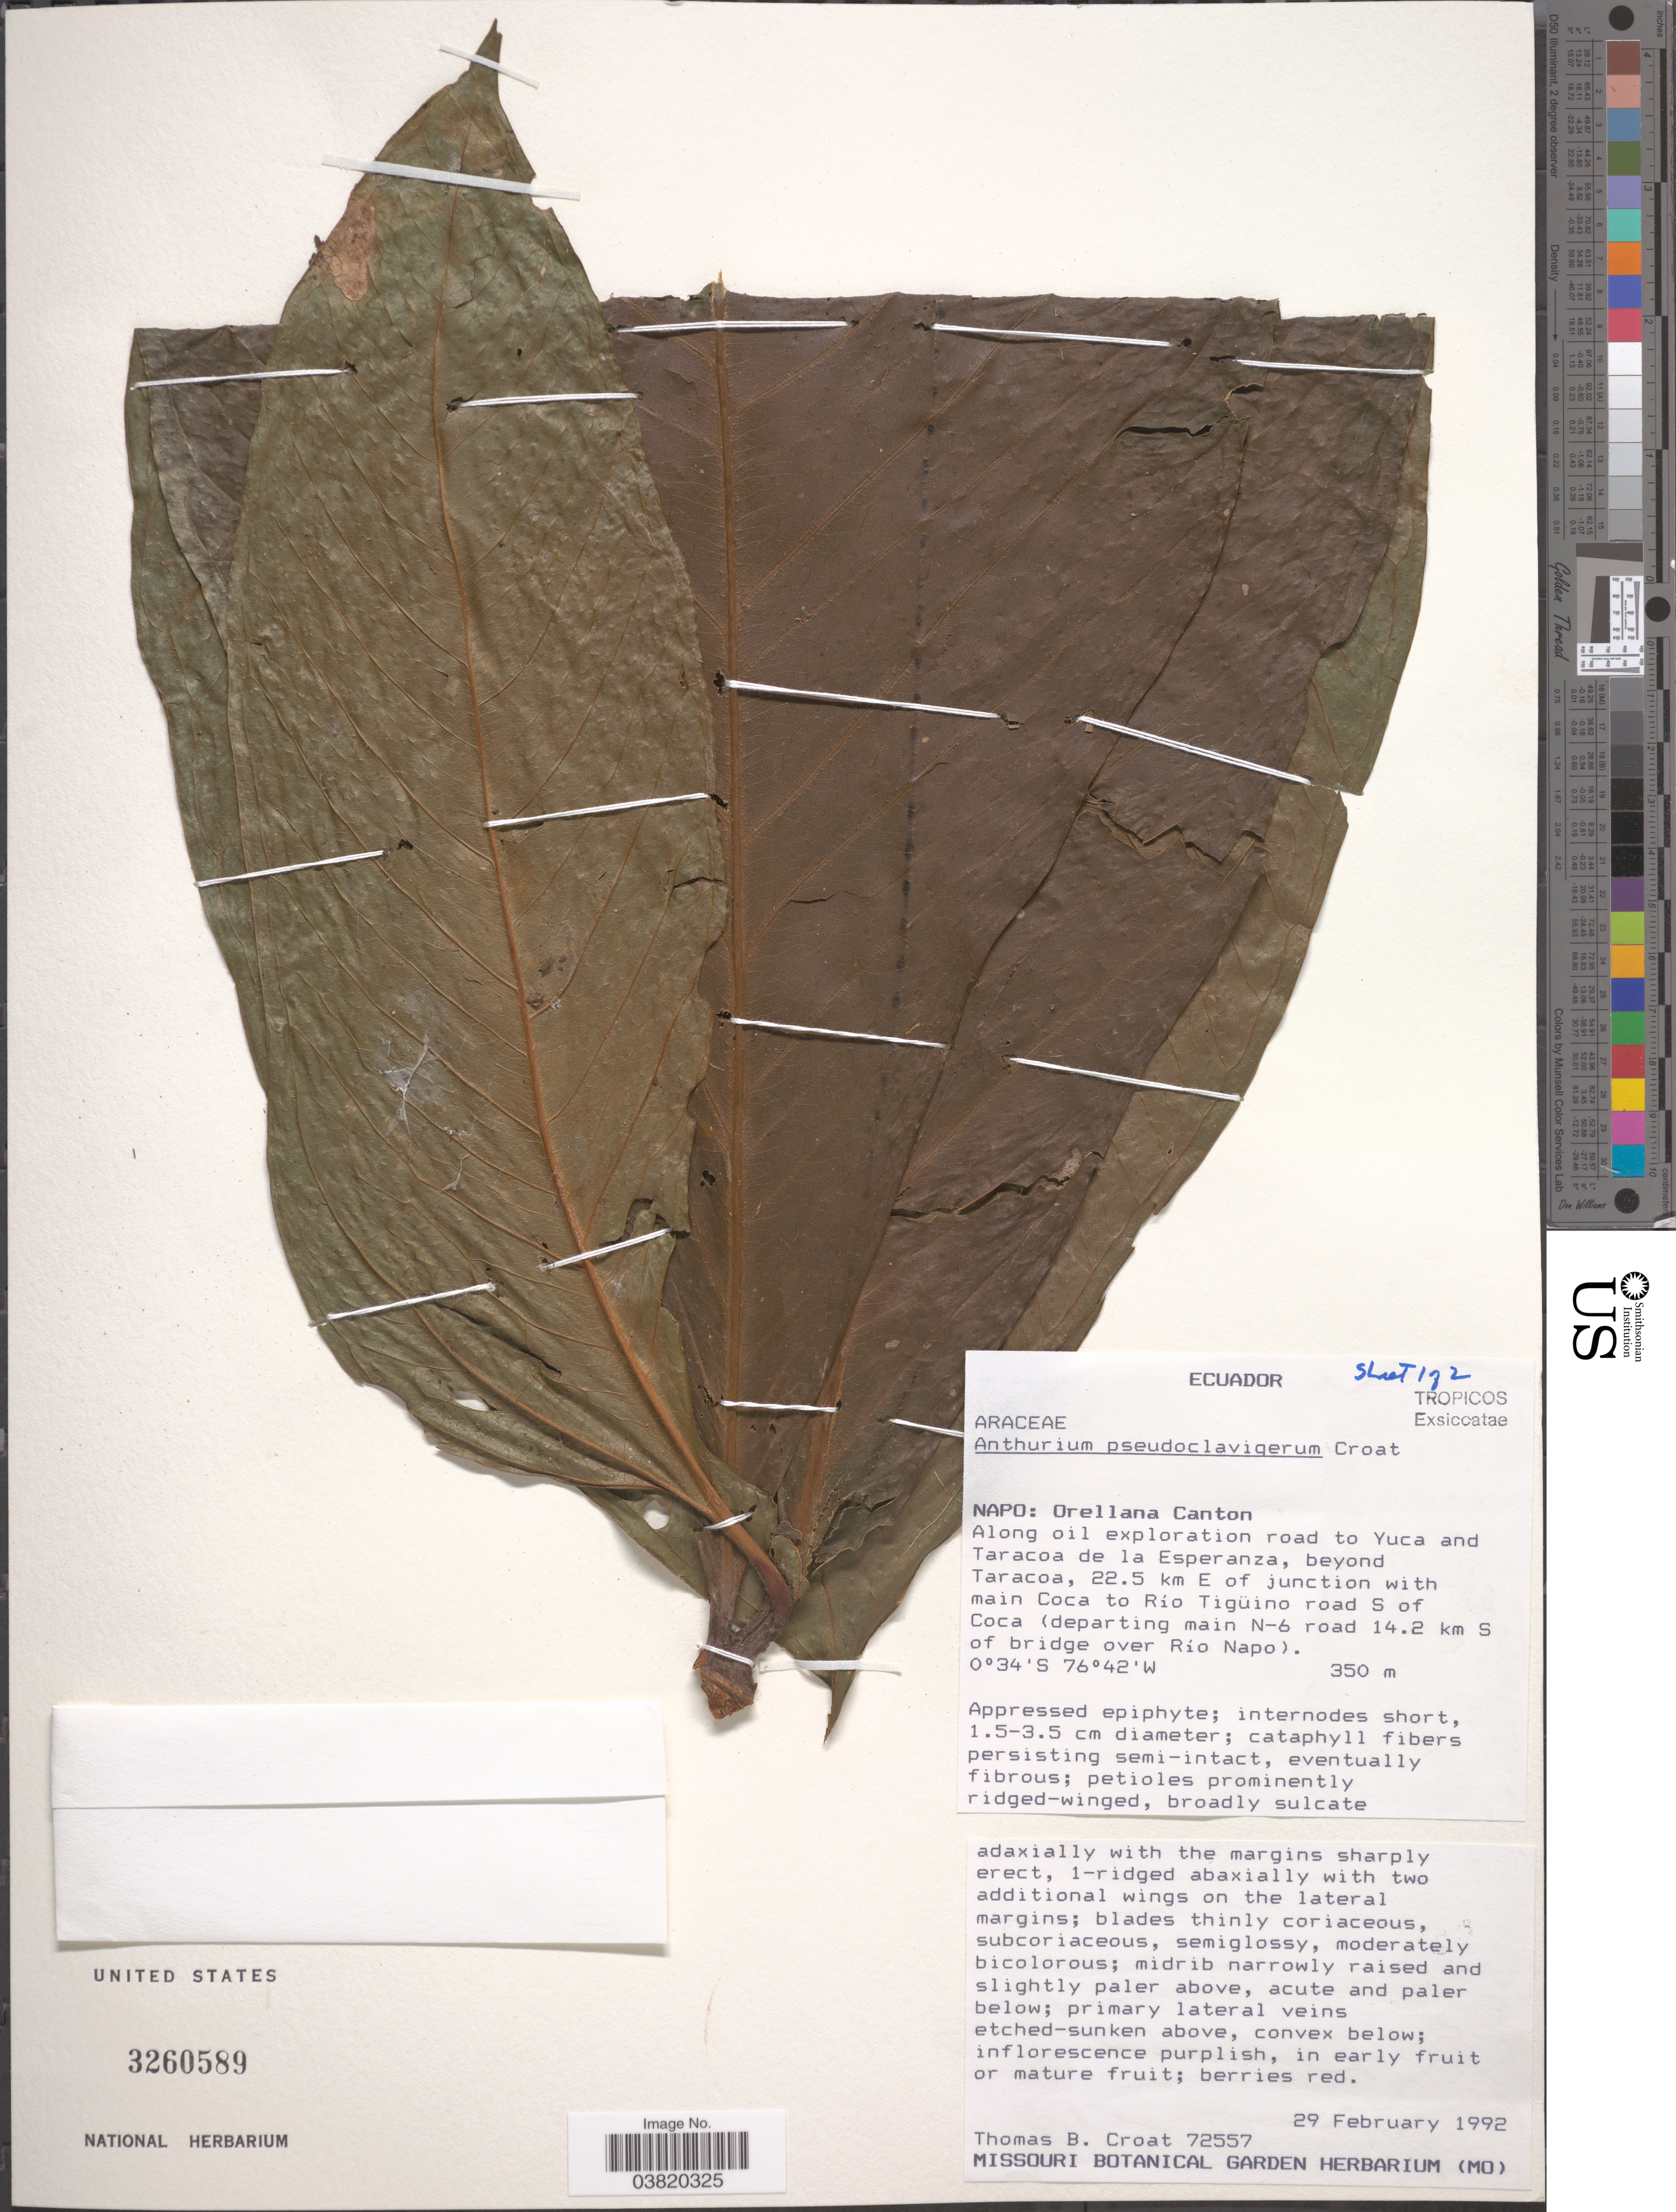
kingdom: Plantae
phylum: Tracheophyta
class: Liliopsida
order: Alismatales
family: Araceae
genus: Anthurium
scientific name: Anthurium pseudoclavigerum Croat, ined.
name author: Croat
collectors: T. B. Croat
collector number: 72557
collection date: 1992-02-29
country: Ecuador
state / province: Napo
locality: Orellana Canton. Along oil exploration road to Yuca and Taracoa de la Esperanza, beyond Taracoa, 22.5 km E of junction with main Coca to Río Tigüino road S of Coca (departing main N-6 road 14.2 km S of bridge over Río Napo).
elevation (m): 350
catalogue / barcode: US 3260589